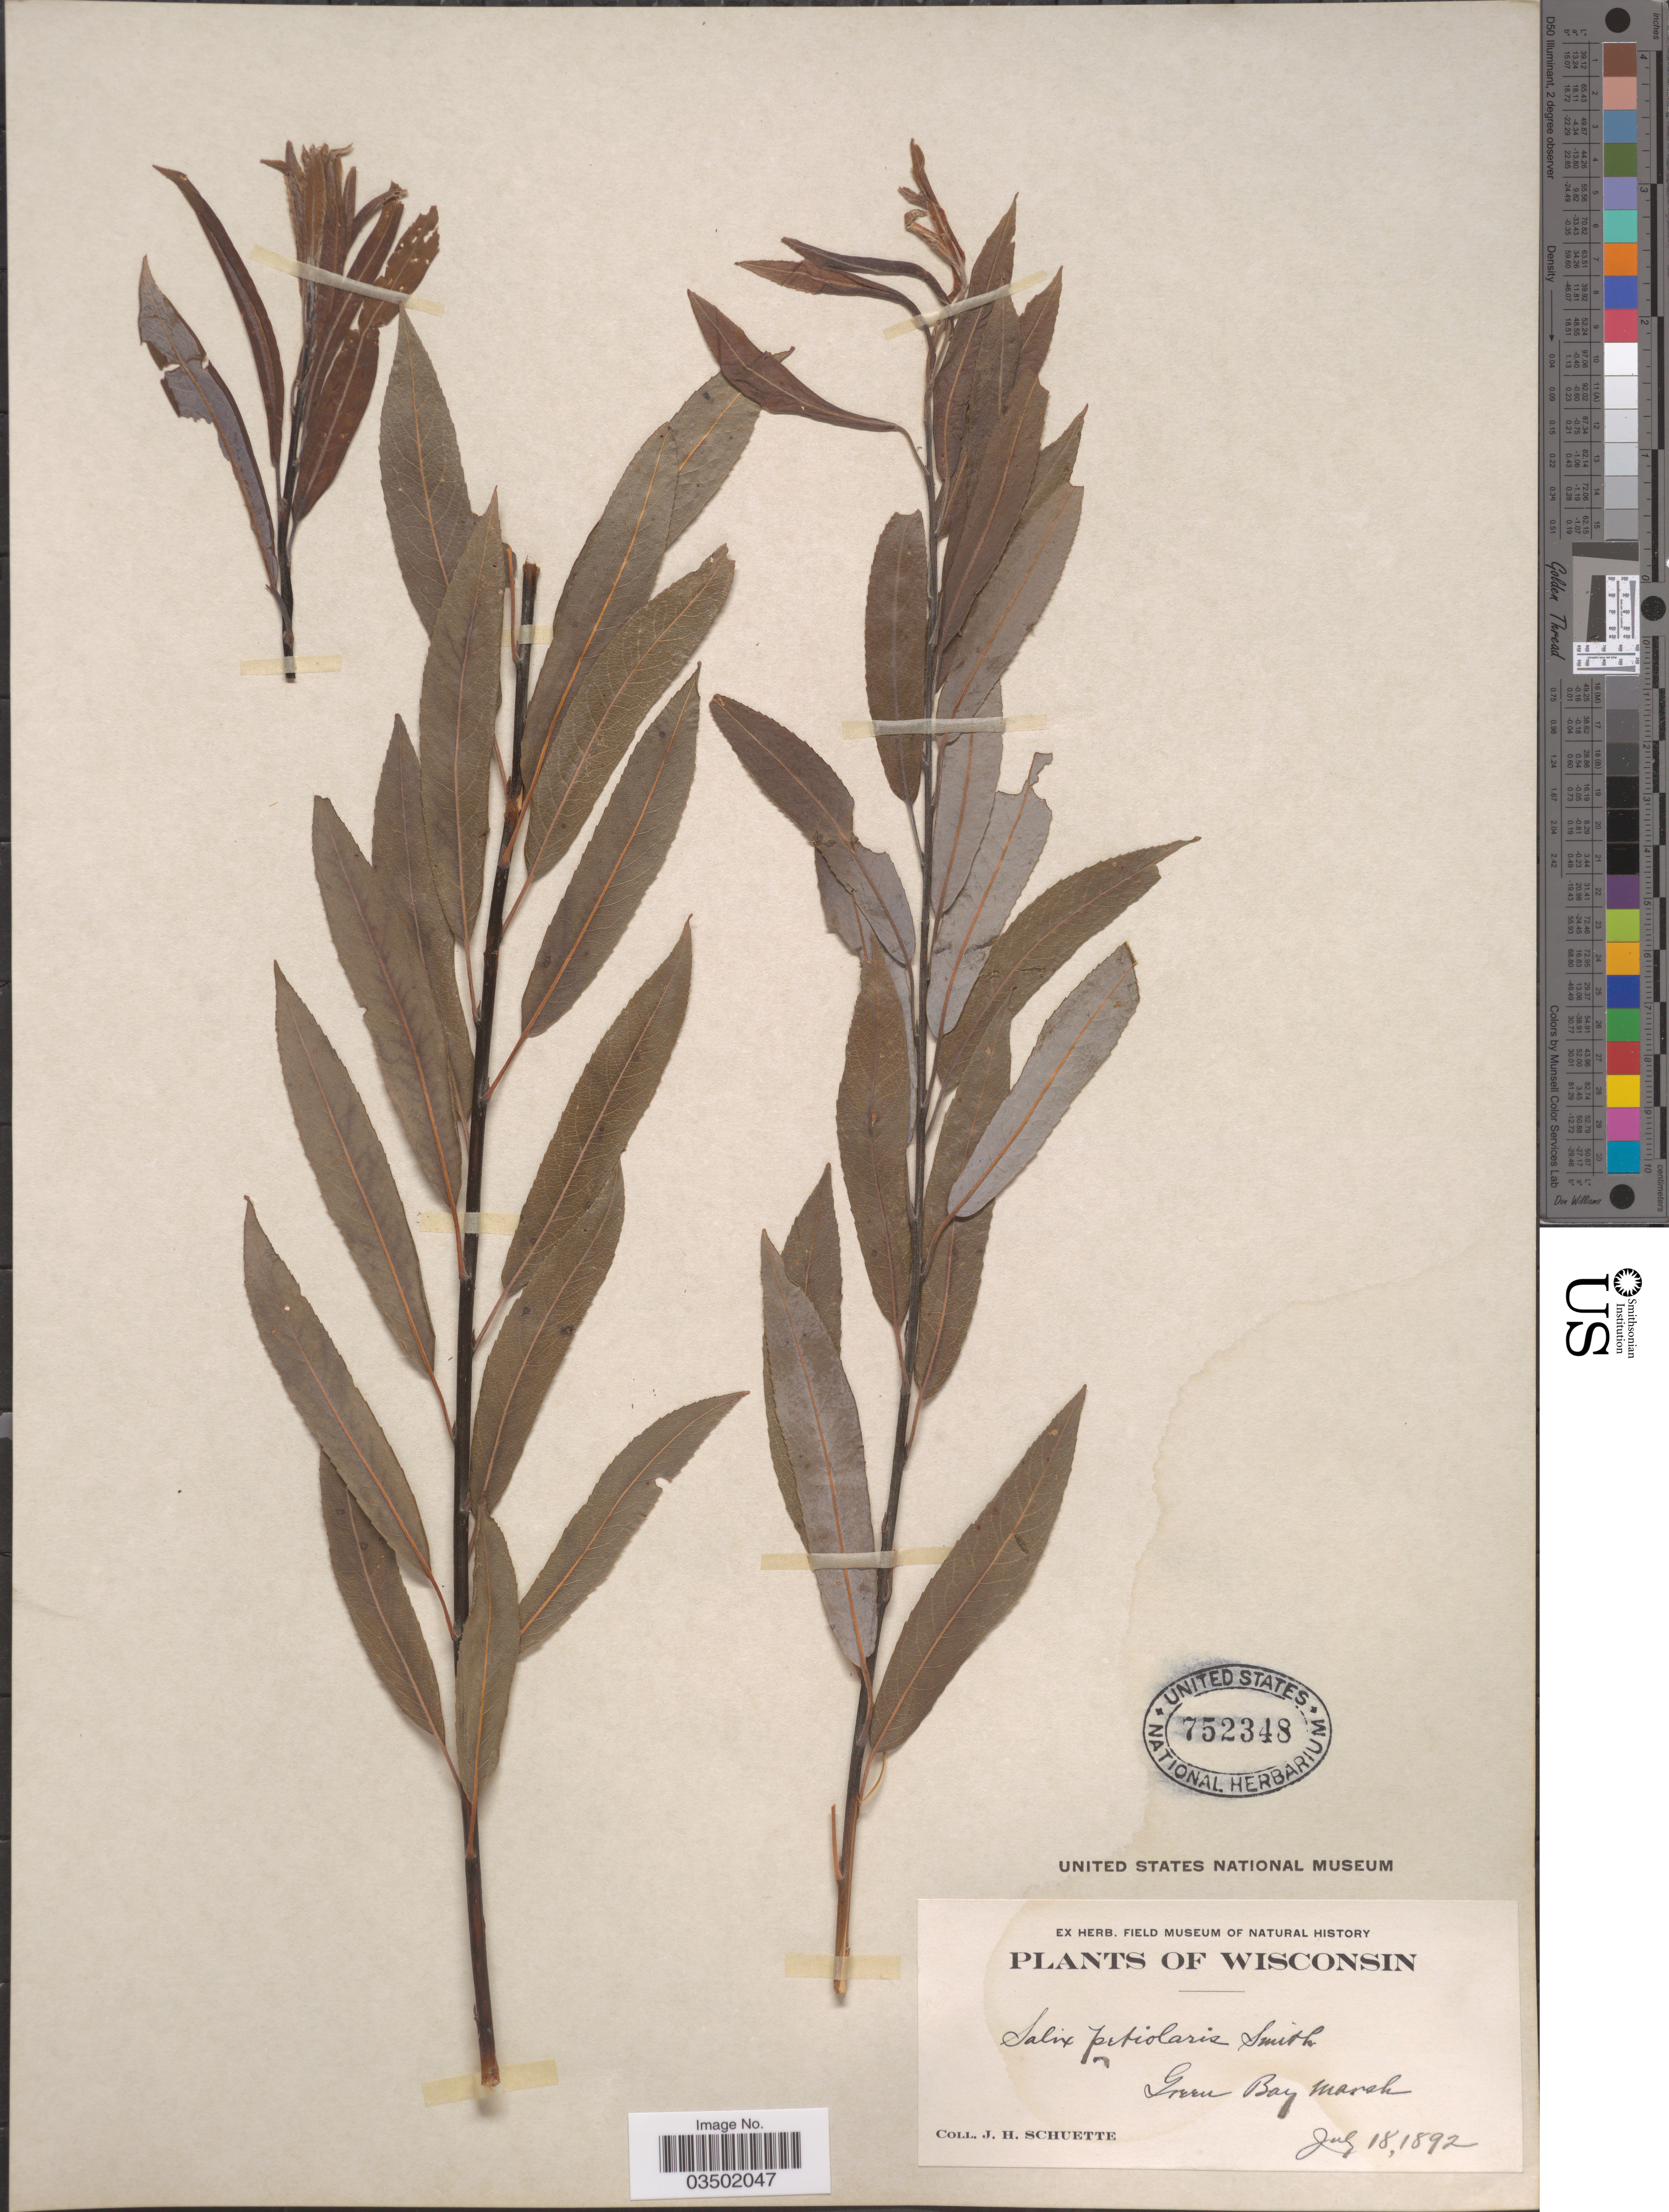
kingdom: Plantae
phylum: Tracheophyta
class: Magnoliopsida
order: Malpighiales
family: Salicaceae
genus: Salix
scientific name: Salix petiolaris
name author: Sm.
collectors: J. H. Schuette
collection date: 1892-07-18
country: United States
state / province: Wisconsin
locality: Green Bay Marsh.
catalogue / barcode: US 752348